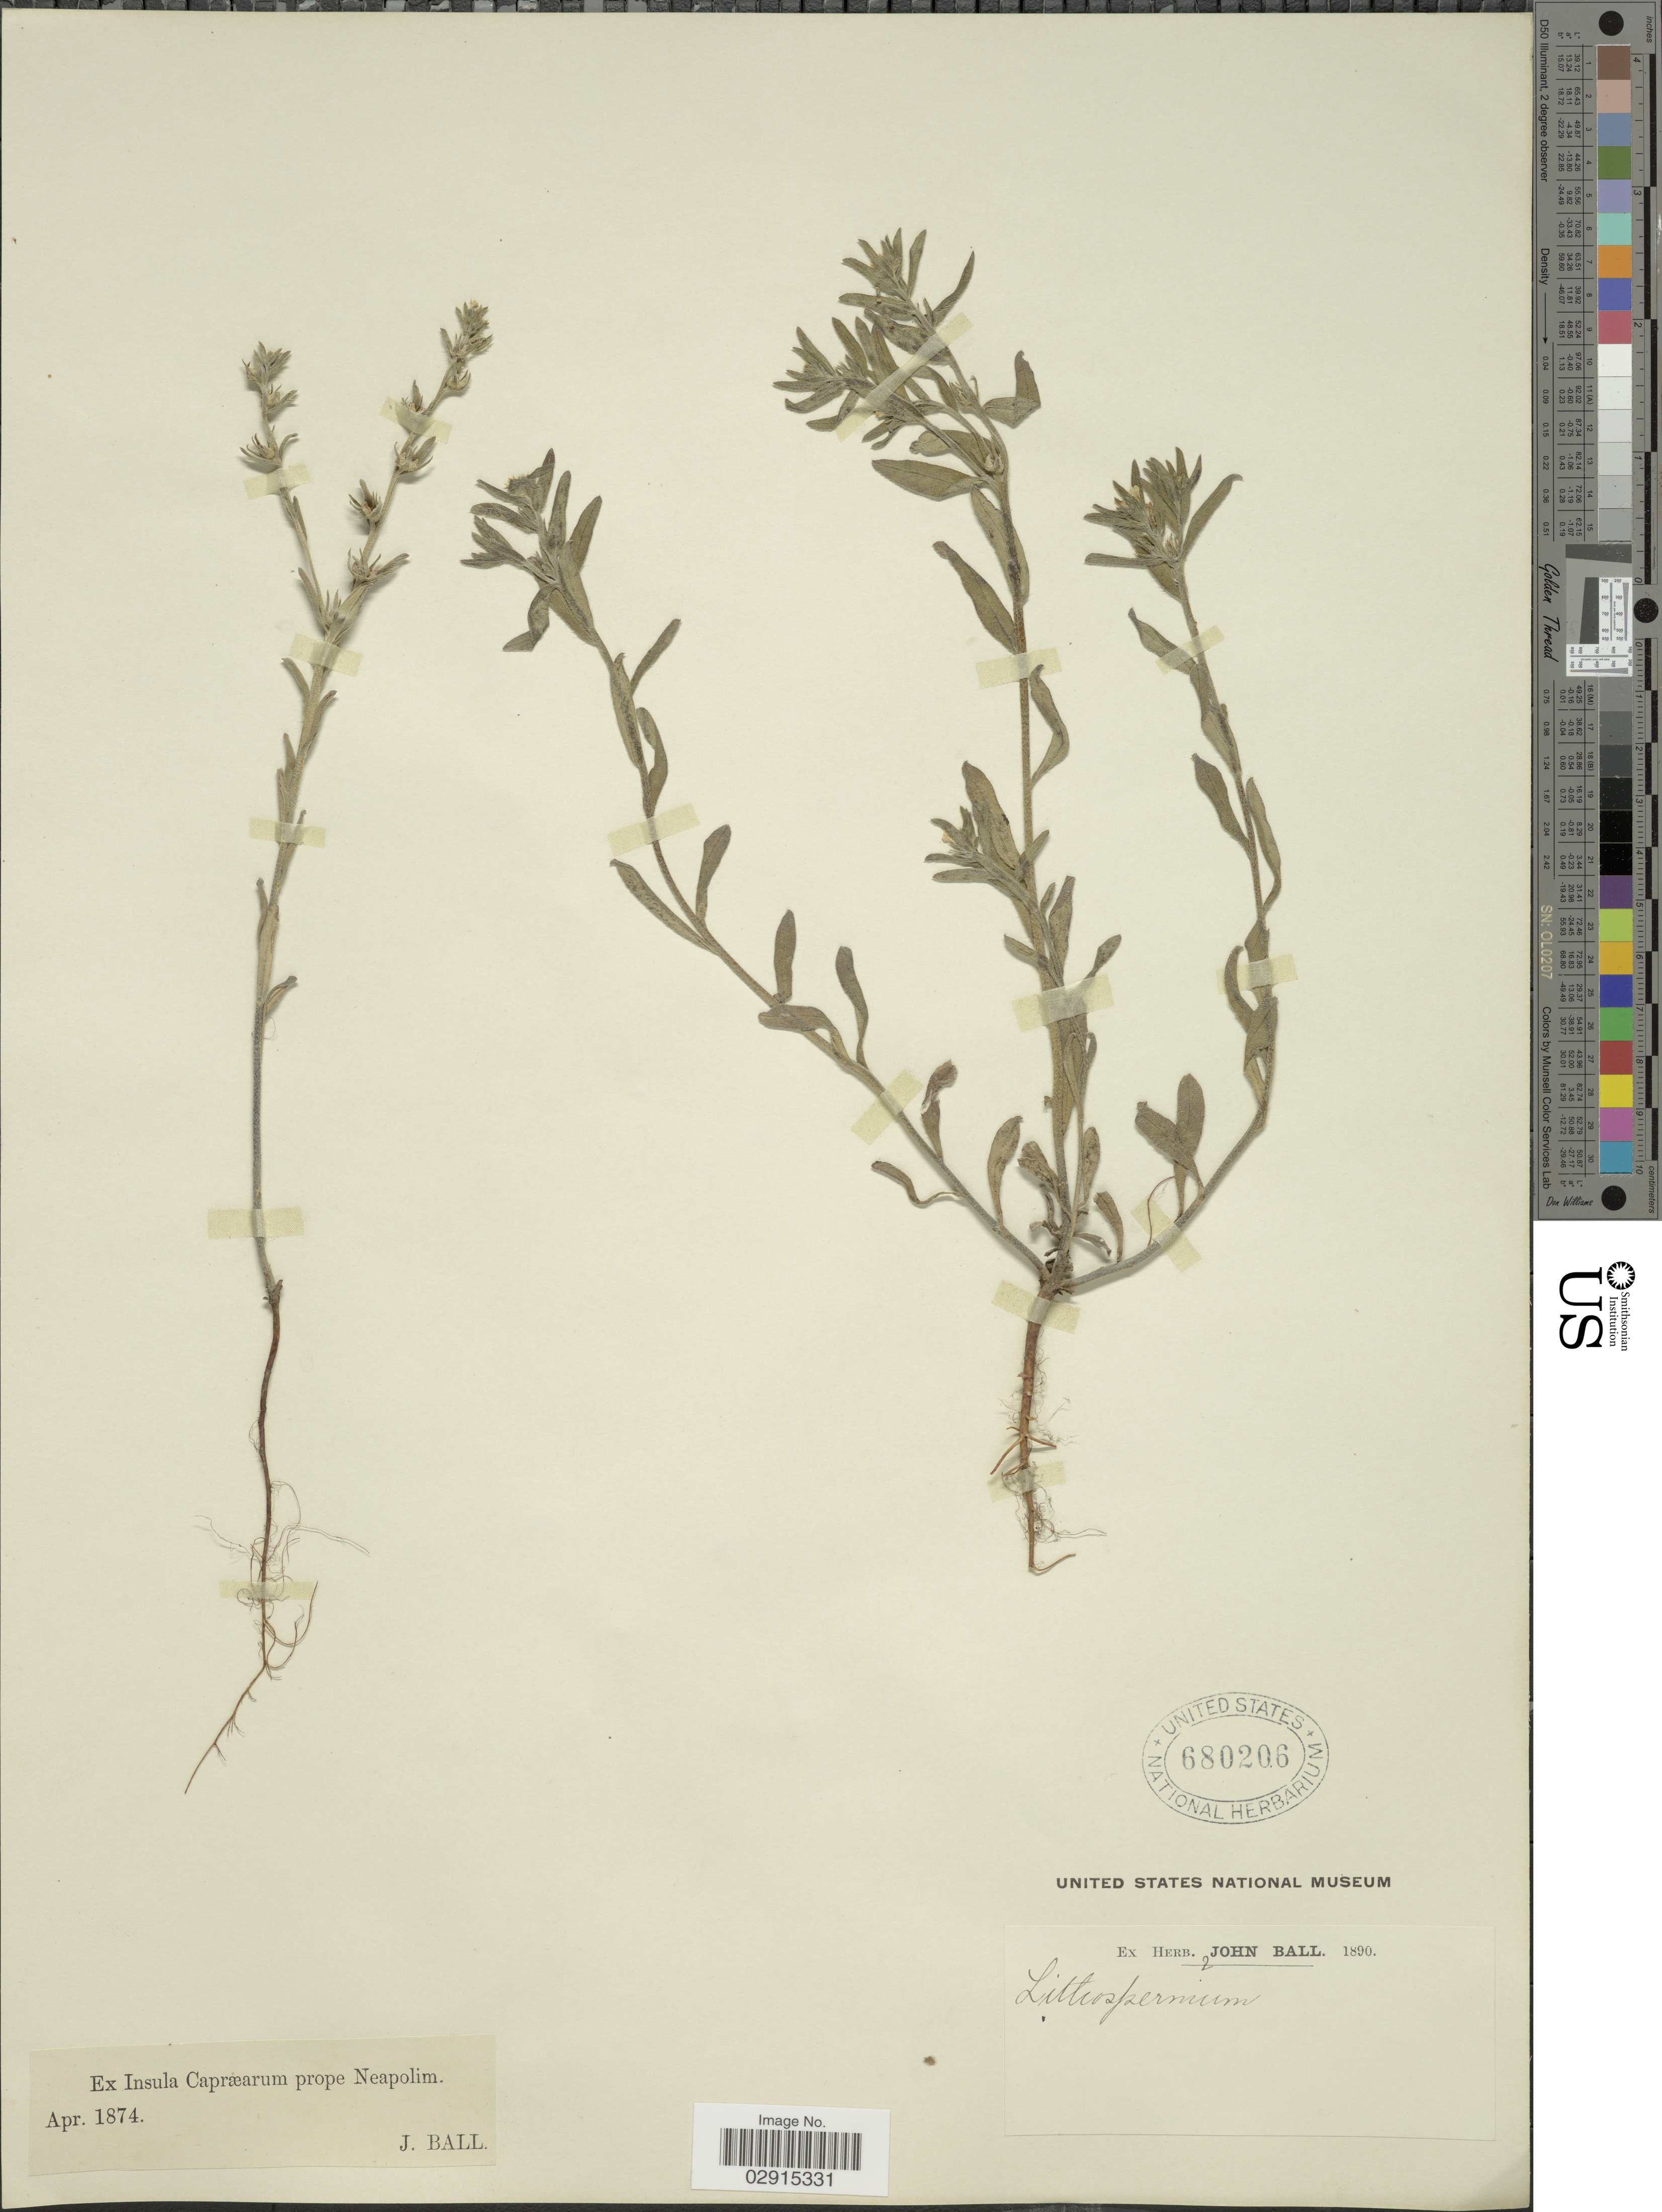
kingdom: Plantae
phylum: Tracheophyta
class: Magnoliopsida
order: Boraginales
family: Boraginaceae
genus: Lithospermum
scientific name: Lithospermum sp.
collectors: J. Ball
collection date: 1874-04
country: Italy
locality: Ex Insula Capræarum prope Neopolim.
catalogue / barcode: US 680206